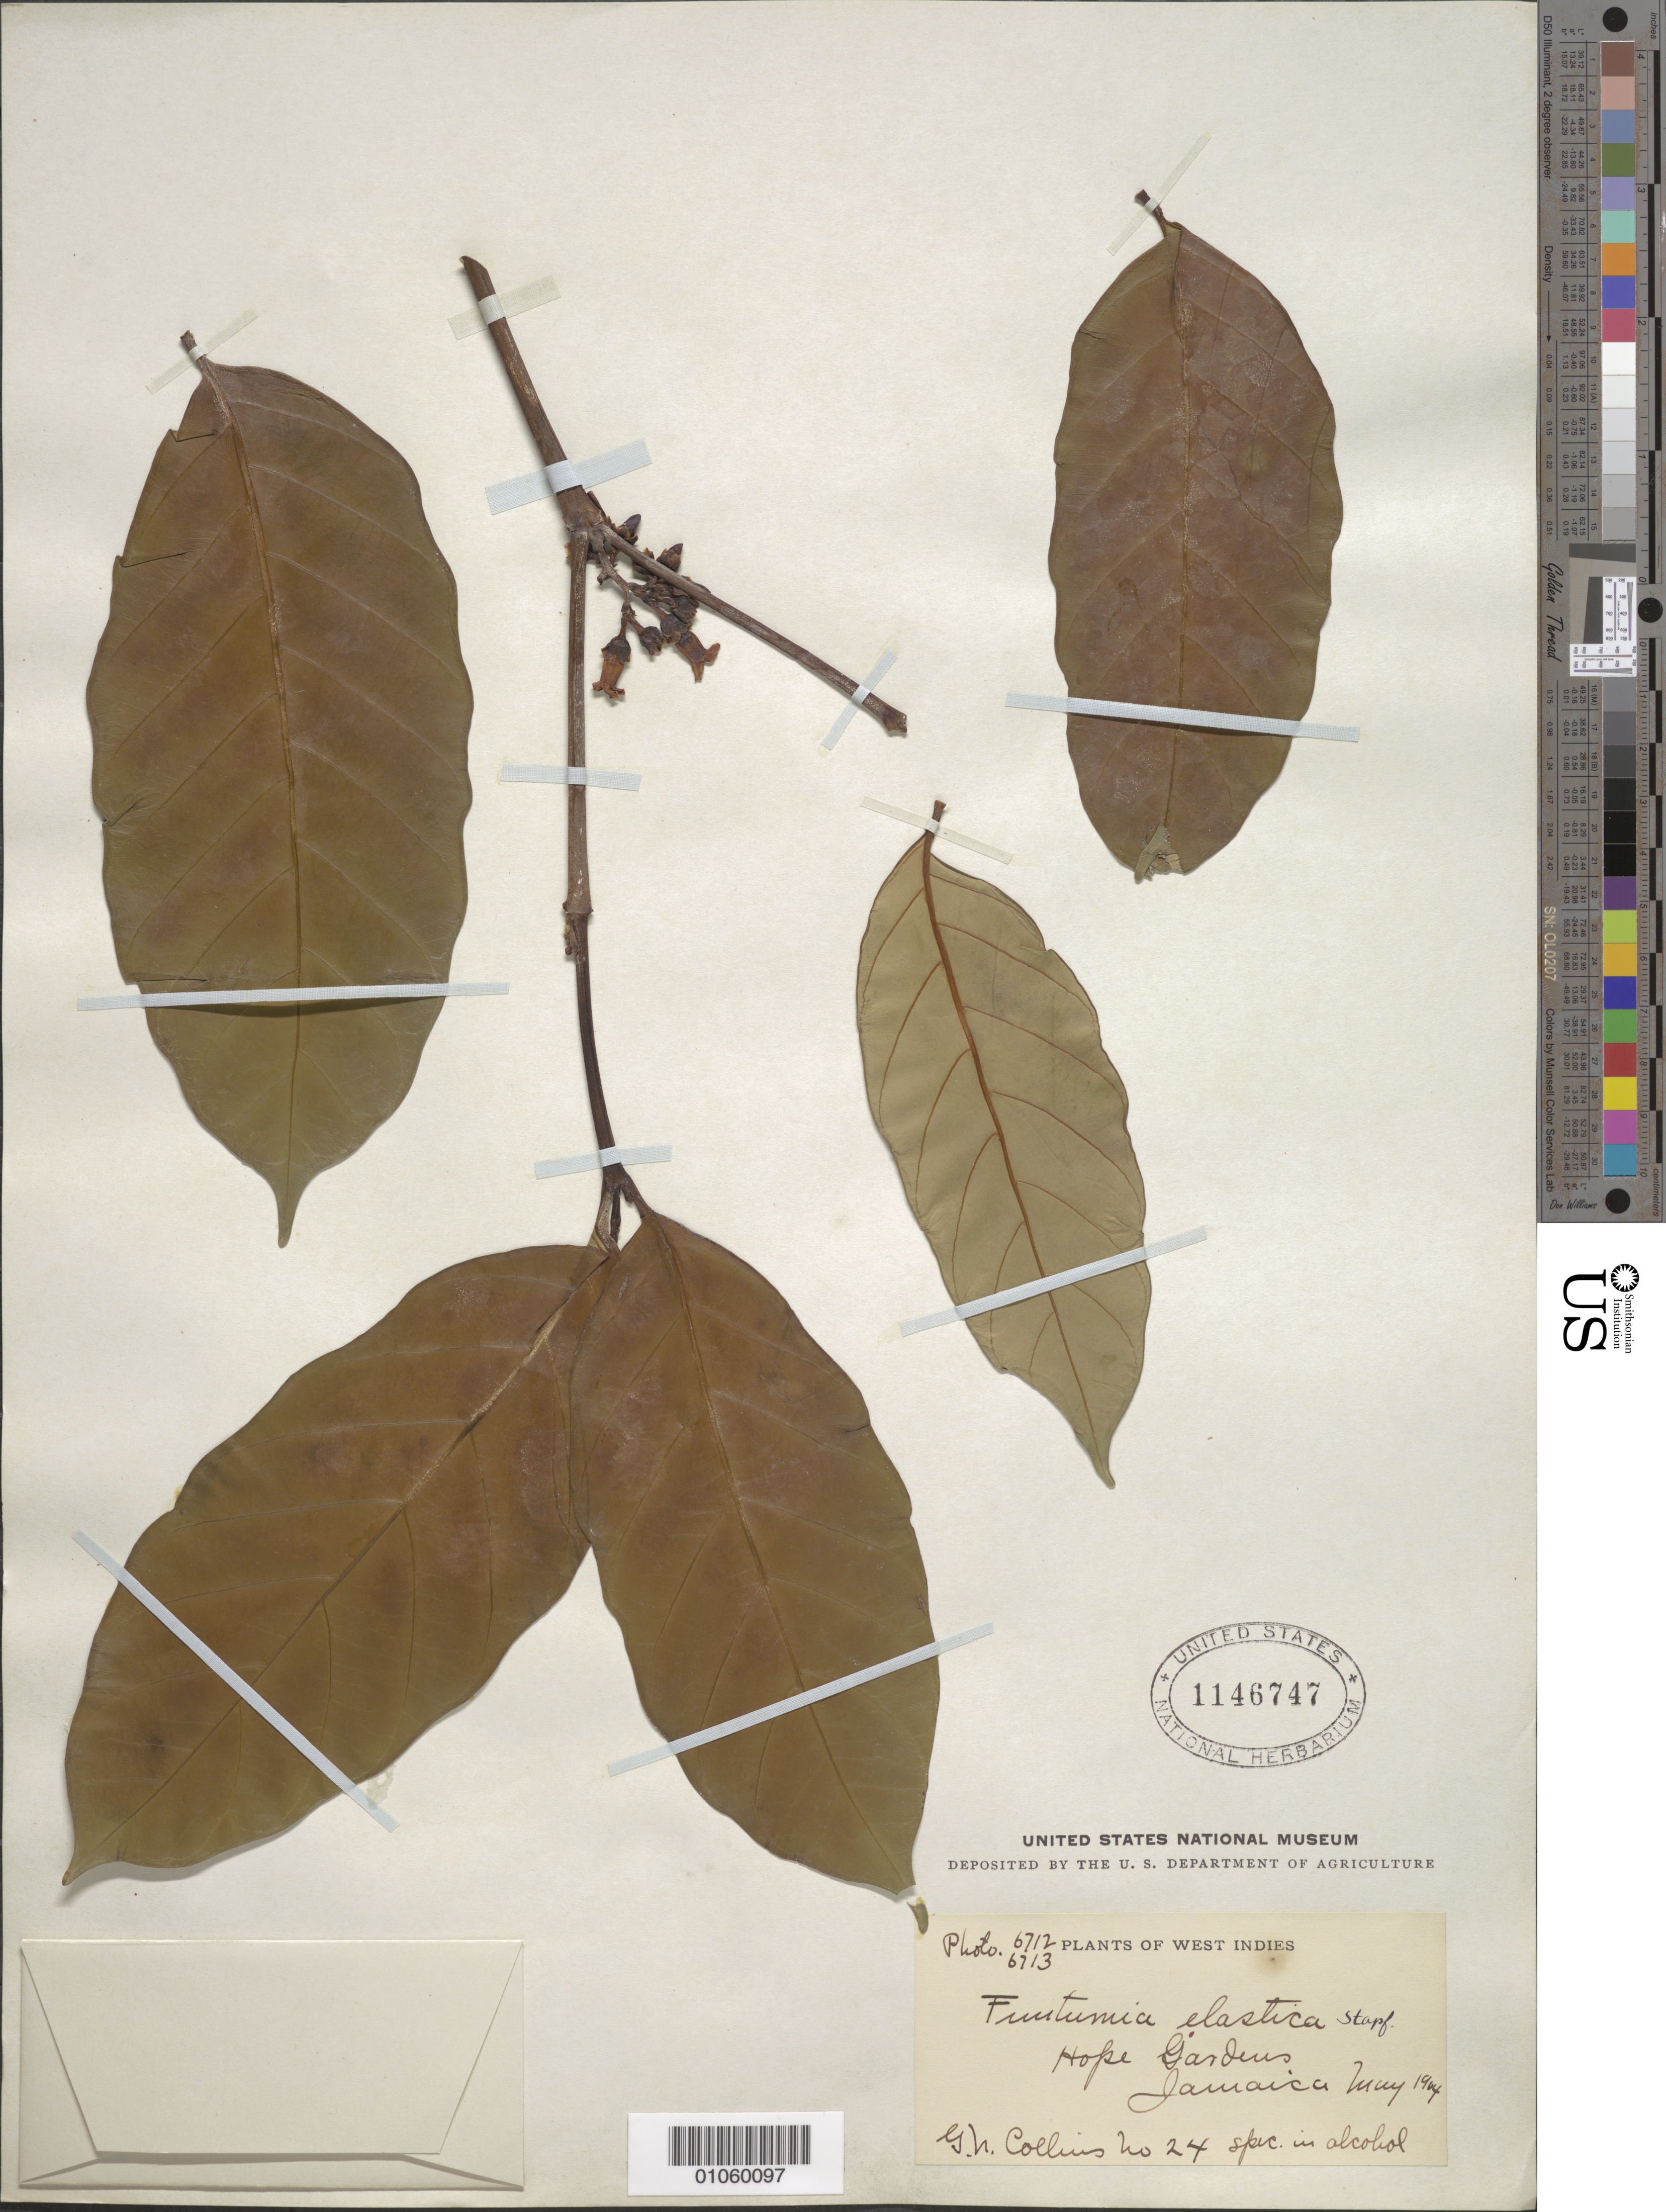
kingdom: Plantae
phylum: Tracheophyta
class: Magnoliopsida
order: Gentianales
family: Apocynaceae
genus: Funtumia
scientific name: Funtumia elastica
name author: Stapf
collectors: G. Collins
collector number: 24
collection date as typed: May 1904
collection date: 1904-05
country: Jamaica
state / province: Kingston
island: Jamaica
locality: Hope Gardens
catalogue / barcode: US 1146747